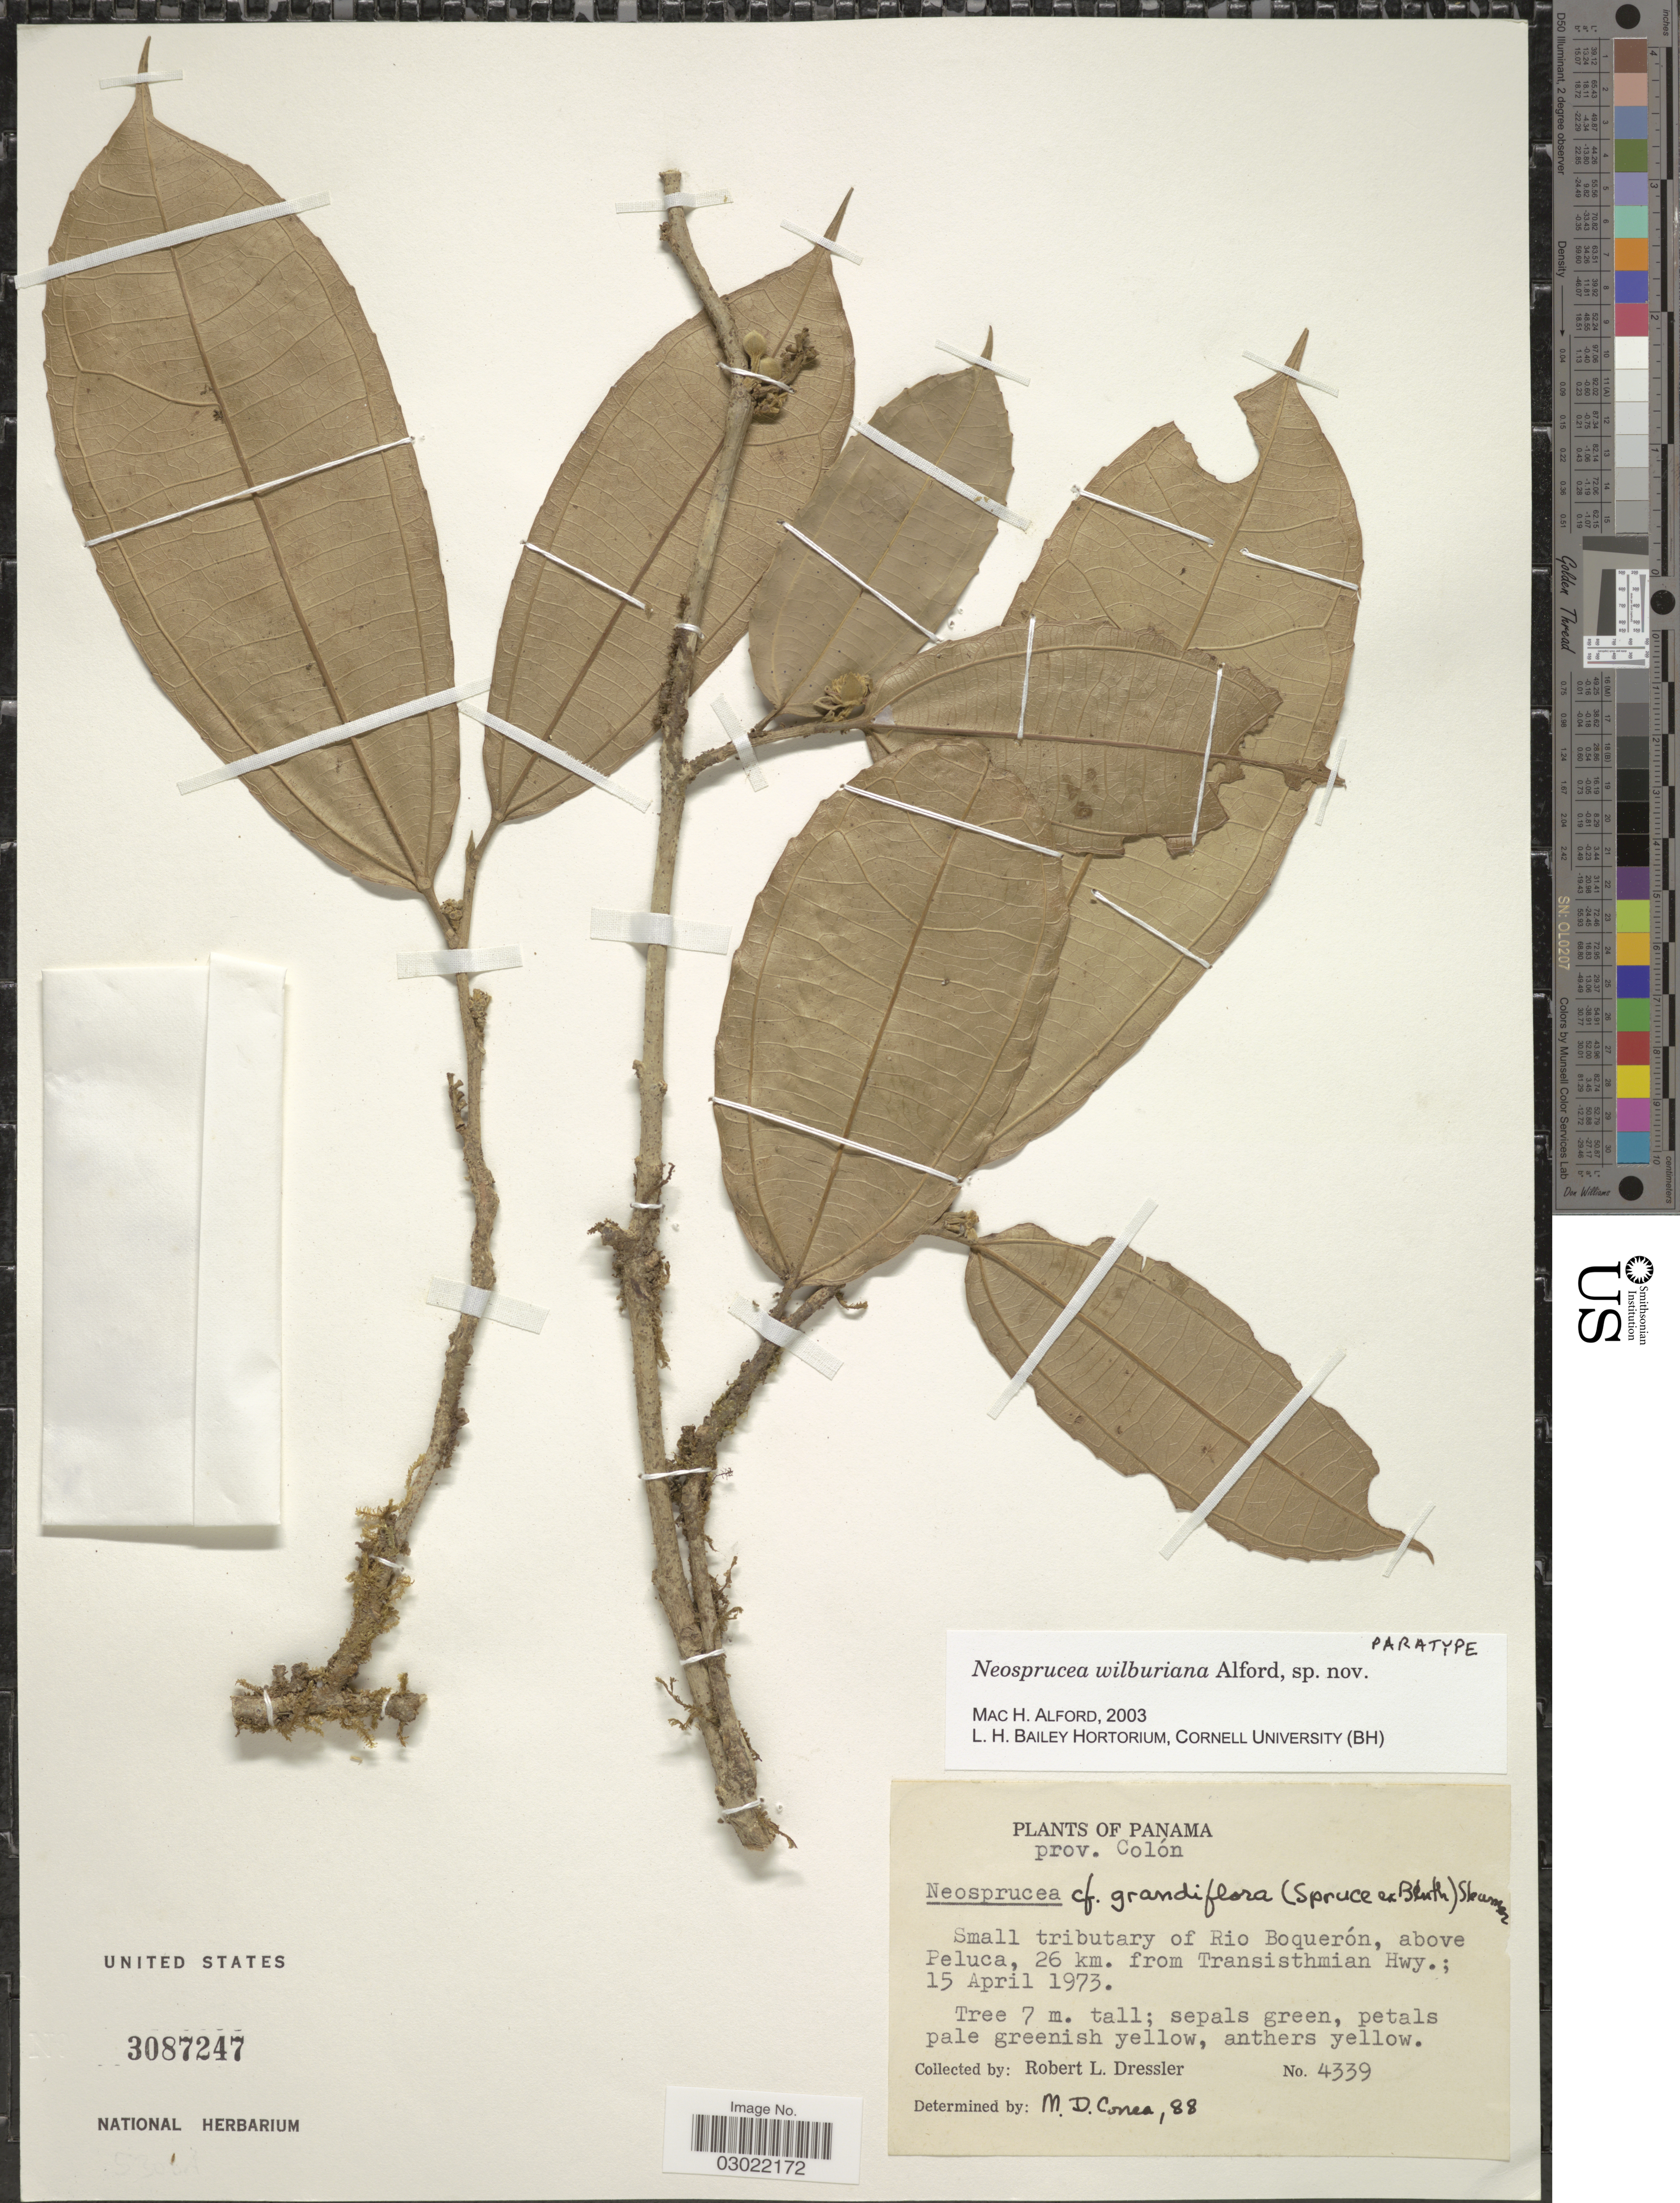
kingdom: Plantae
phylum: Tracheophyta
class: Magnoliopsida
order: Malpighiales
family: Salicaceae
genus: Neosprucea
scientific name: Neosprucea wilburiana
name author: M.H. Alford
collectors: R. Dressler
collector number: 4339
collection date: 1973-04-15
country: Panama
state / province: Colón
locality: Small tributary of Rio Boquerón, above Peluca, 26 km. from Transisthmian Hwy.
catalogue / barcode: US 3087247